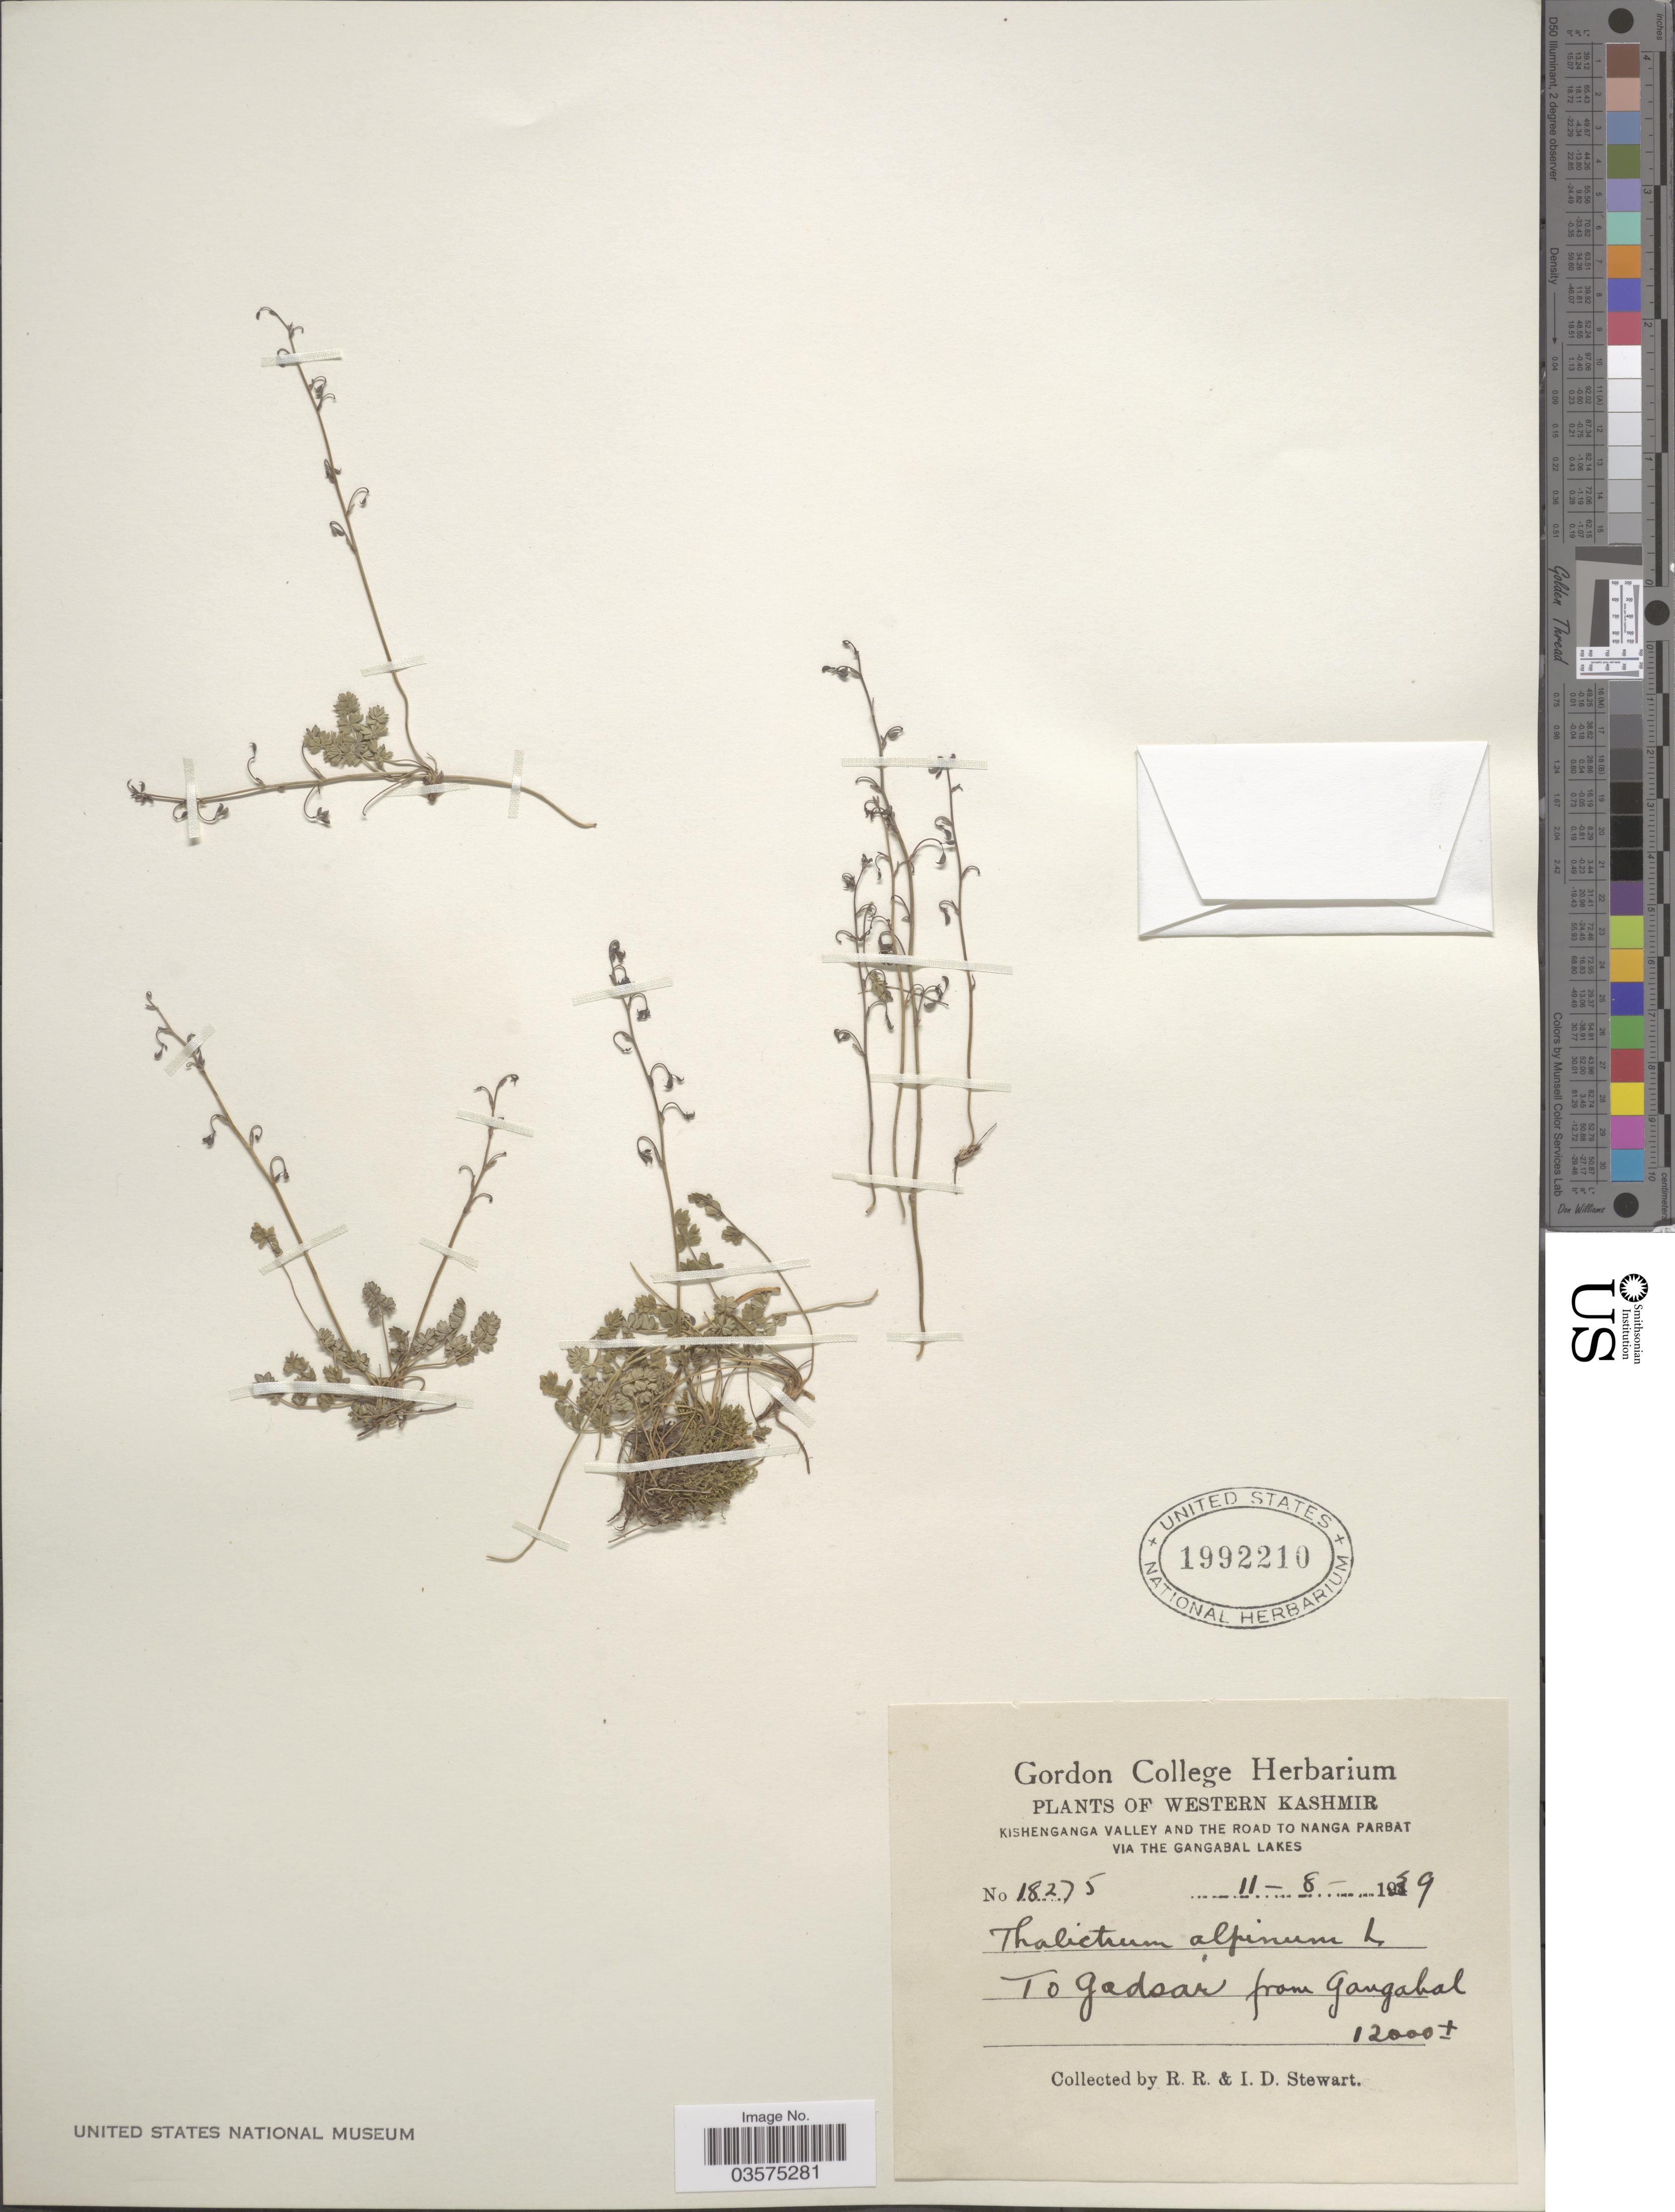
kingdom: Plantae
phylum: Tracheophyta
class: Magnoliopsida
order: Ranunculales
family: Ranunculaceae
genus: Thalictrum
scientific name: Thalictrum alpinum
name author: L.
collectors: R. Stewart & I. Stewart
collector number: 18275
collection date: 1959-08-11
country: India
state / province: Jammu and Kashmir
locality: Western Kashmir. Kishenganga Valley and the Road to Nanga Parbat via the Gangabal Lakes. To Gadsar from Gangabal.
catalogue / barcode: US 1992210